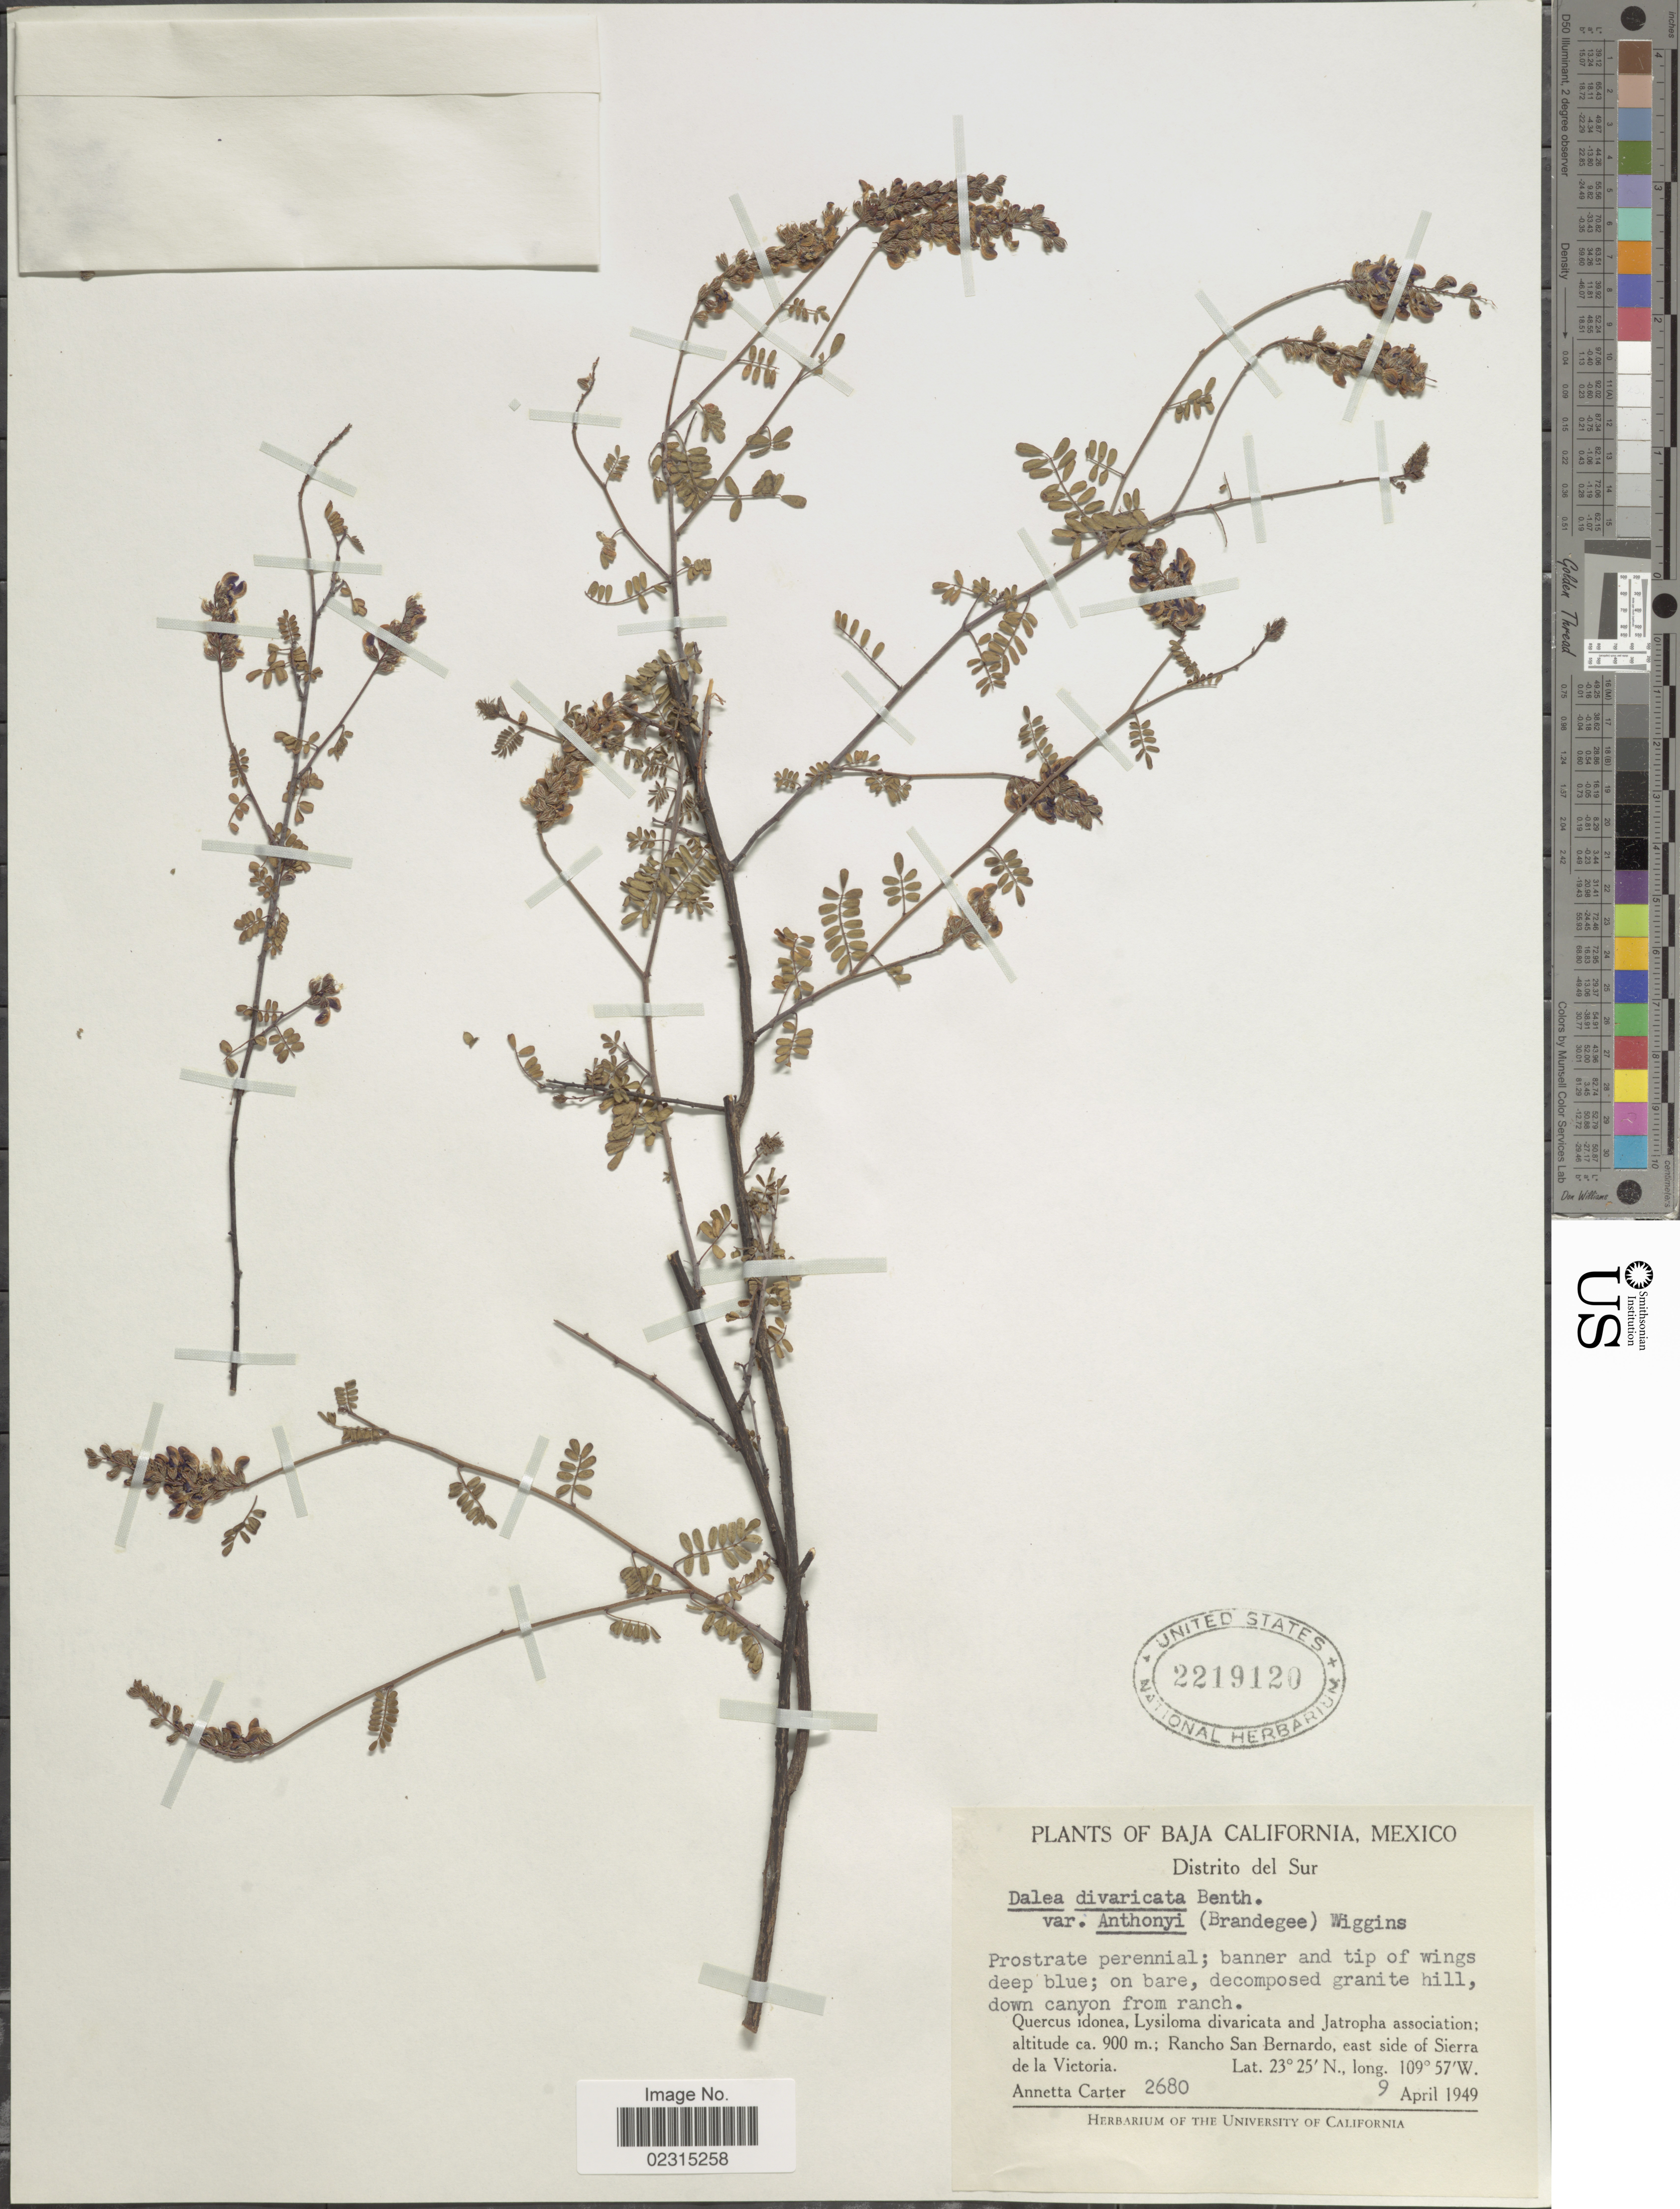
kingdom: Plantae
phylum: Tracheophyta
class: Magnoliopsida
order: Fabales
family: Fabaceae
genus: Marina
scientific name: Marina divaricata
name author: (Benth.) Barneby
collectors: A. Carter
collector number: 2680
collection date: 1949-04-09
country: Mexico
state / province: Baja California Sur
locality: Distrito del Sur, Rancho San Bernardo, east side of Sierra de la Victoria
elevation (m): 900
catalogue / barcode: US 2219120